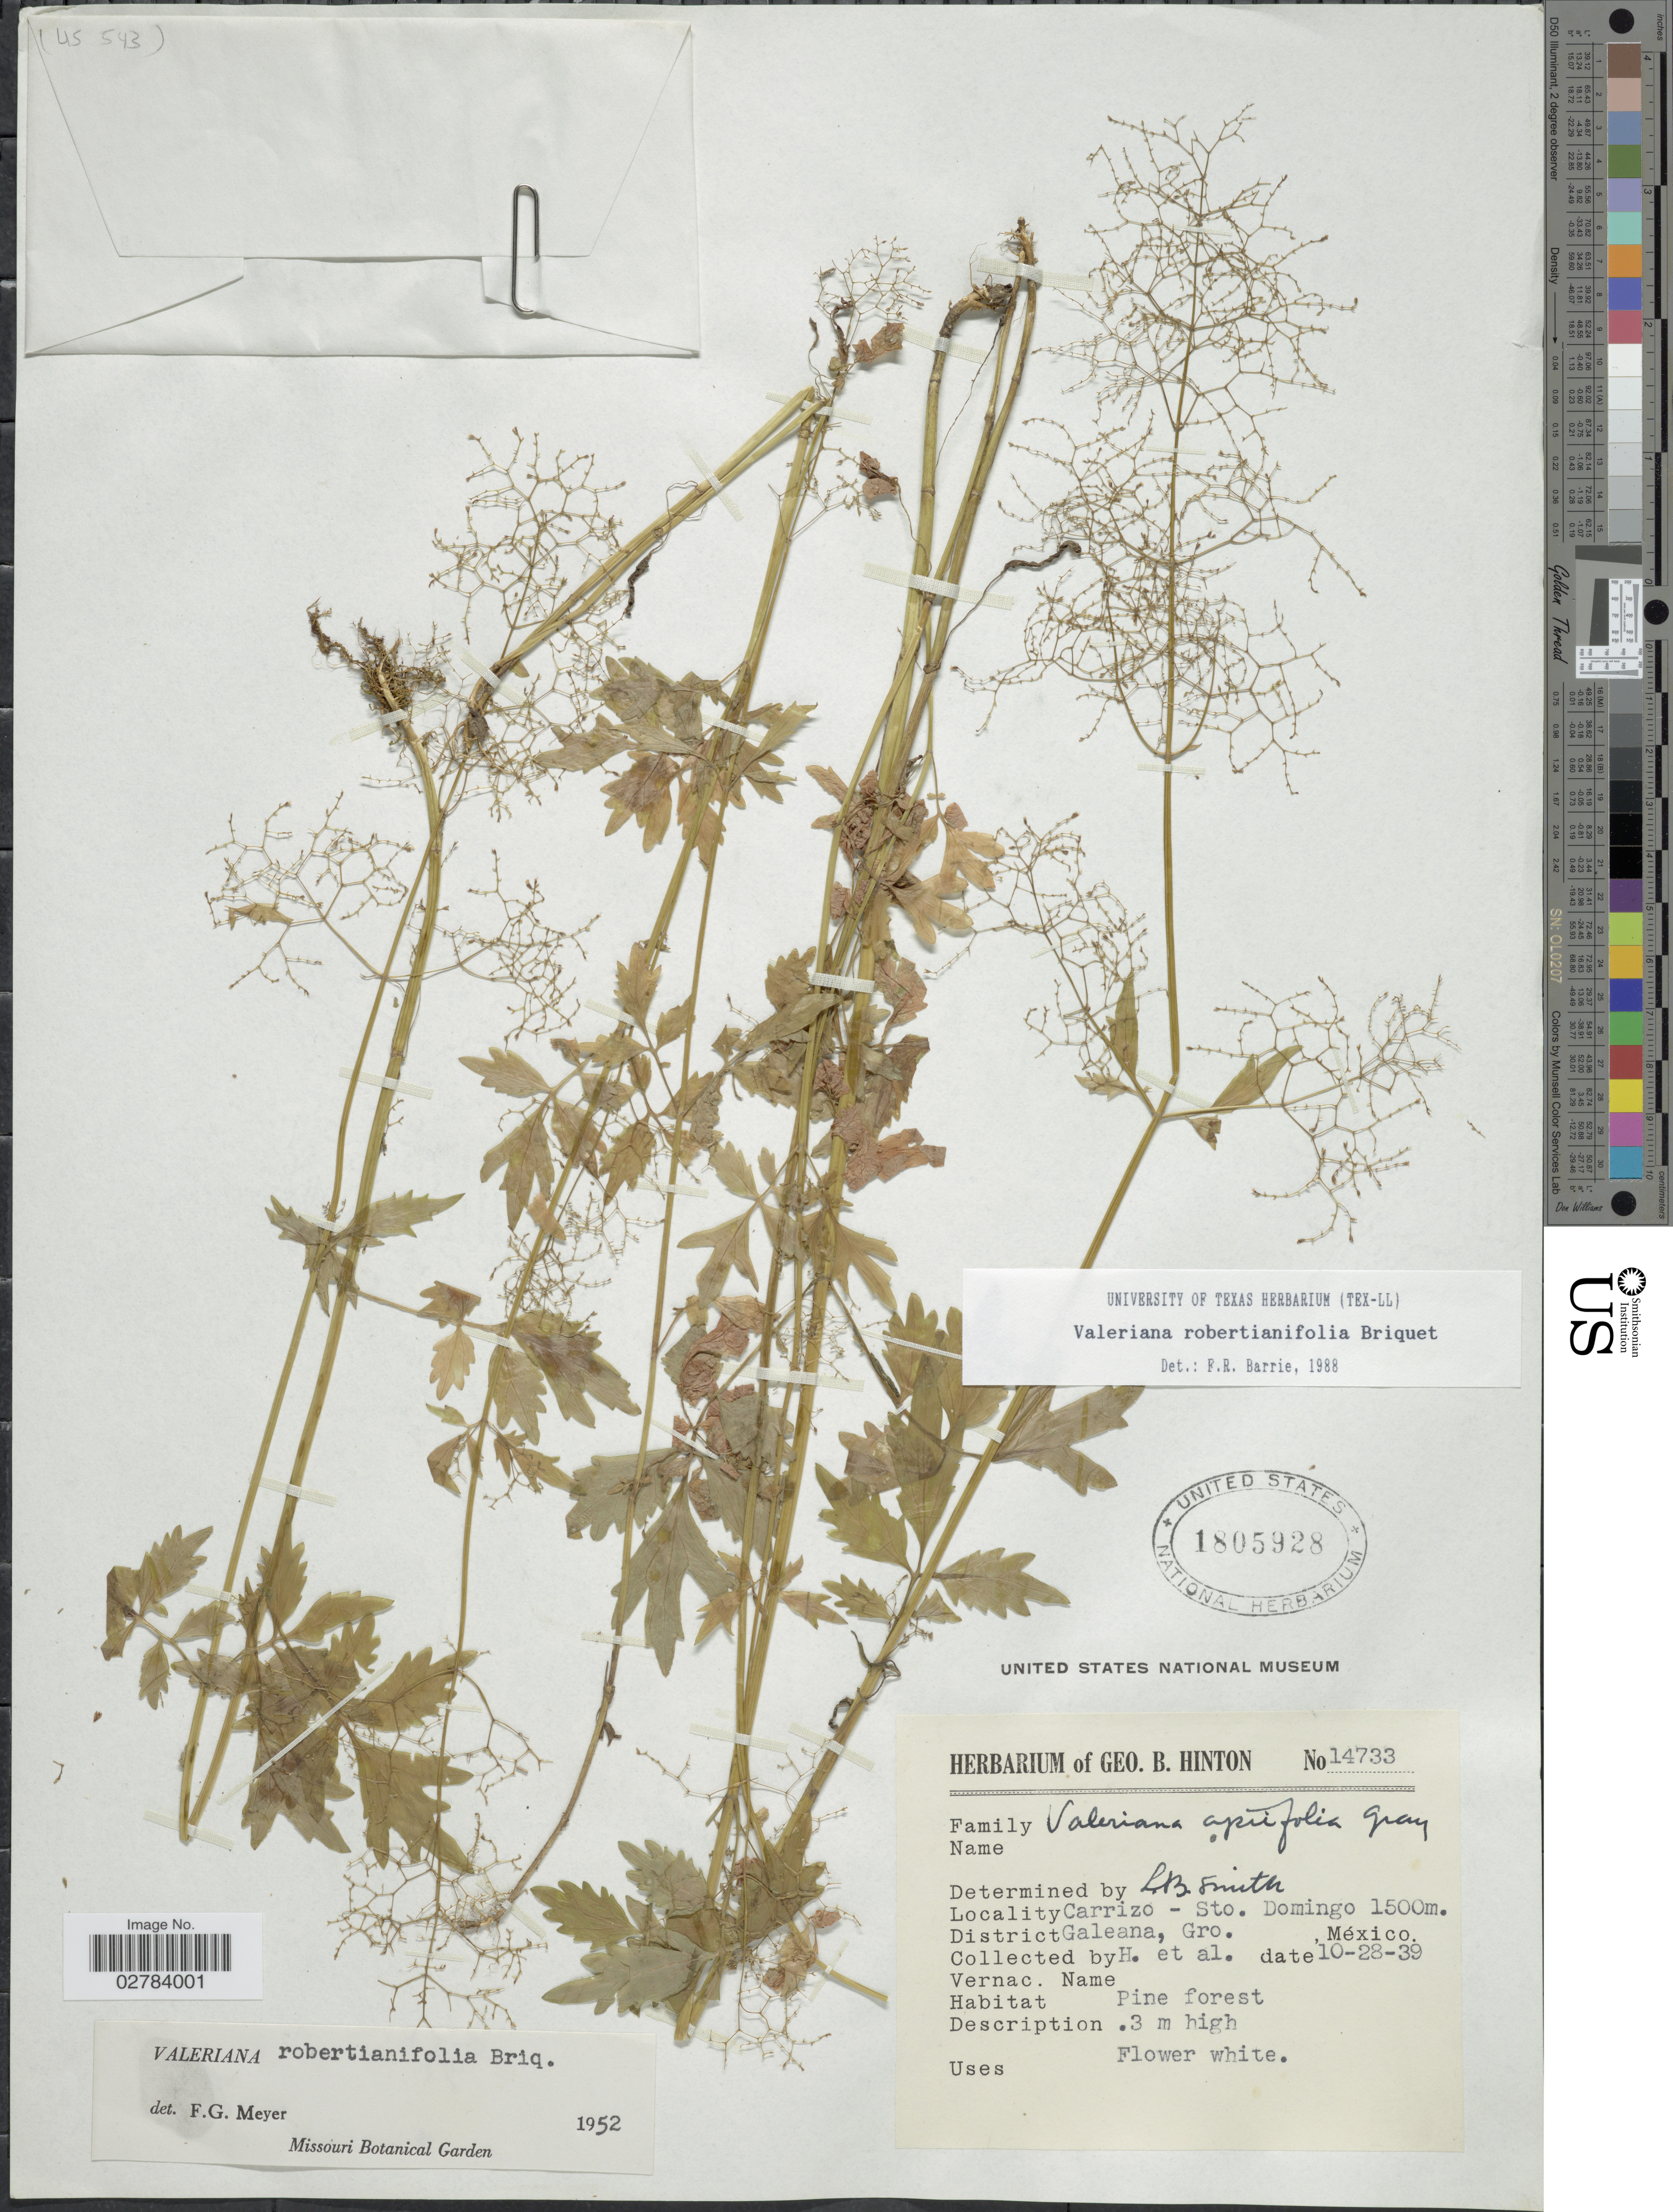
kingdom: Plantae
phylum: Tracheophyta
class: Magnoliopsida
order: Dipsacales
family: Caprifoliaceae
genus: Valeriana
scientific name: Valeriana robertianifolia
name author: Briq.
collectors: G. B. Hinton & et al.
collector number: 14733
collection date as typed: Transcribed d/m/y: 28/10/39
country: Mexico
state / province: Guerrero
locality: Carrizo-Sto. Domingo, District Galeana.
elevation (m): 1500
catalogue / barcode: US 1805928